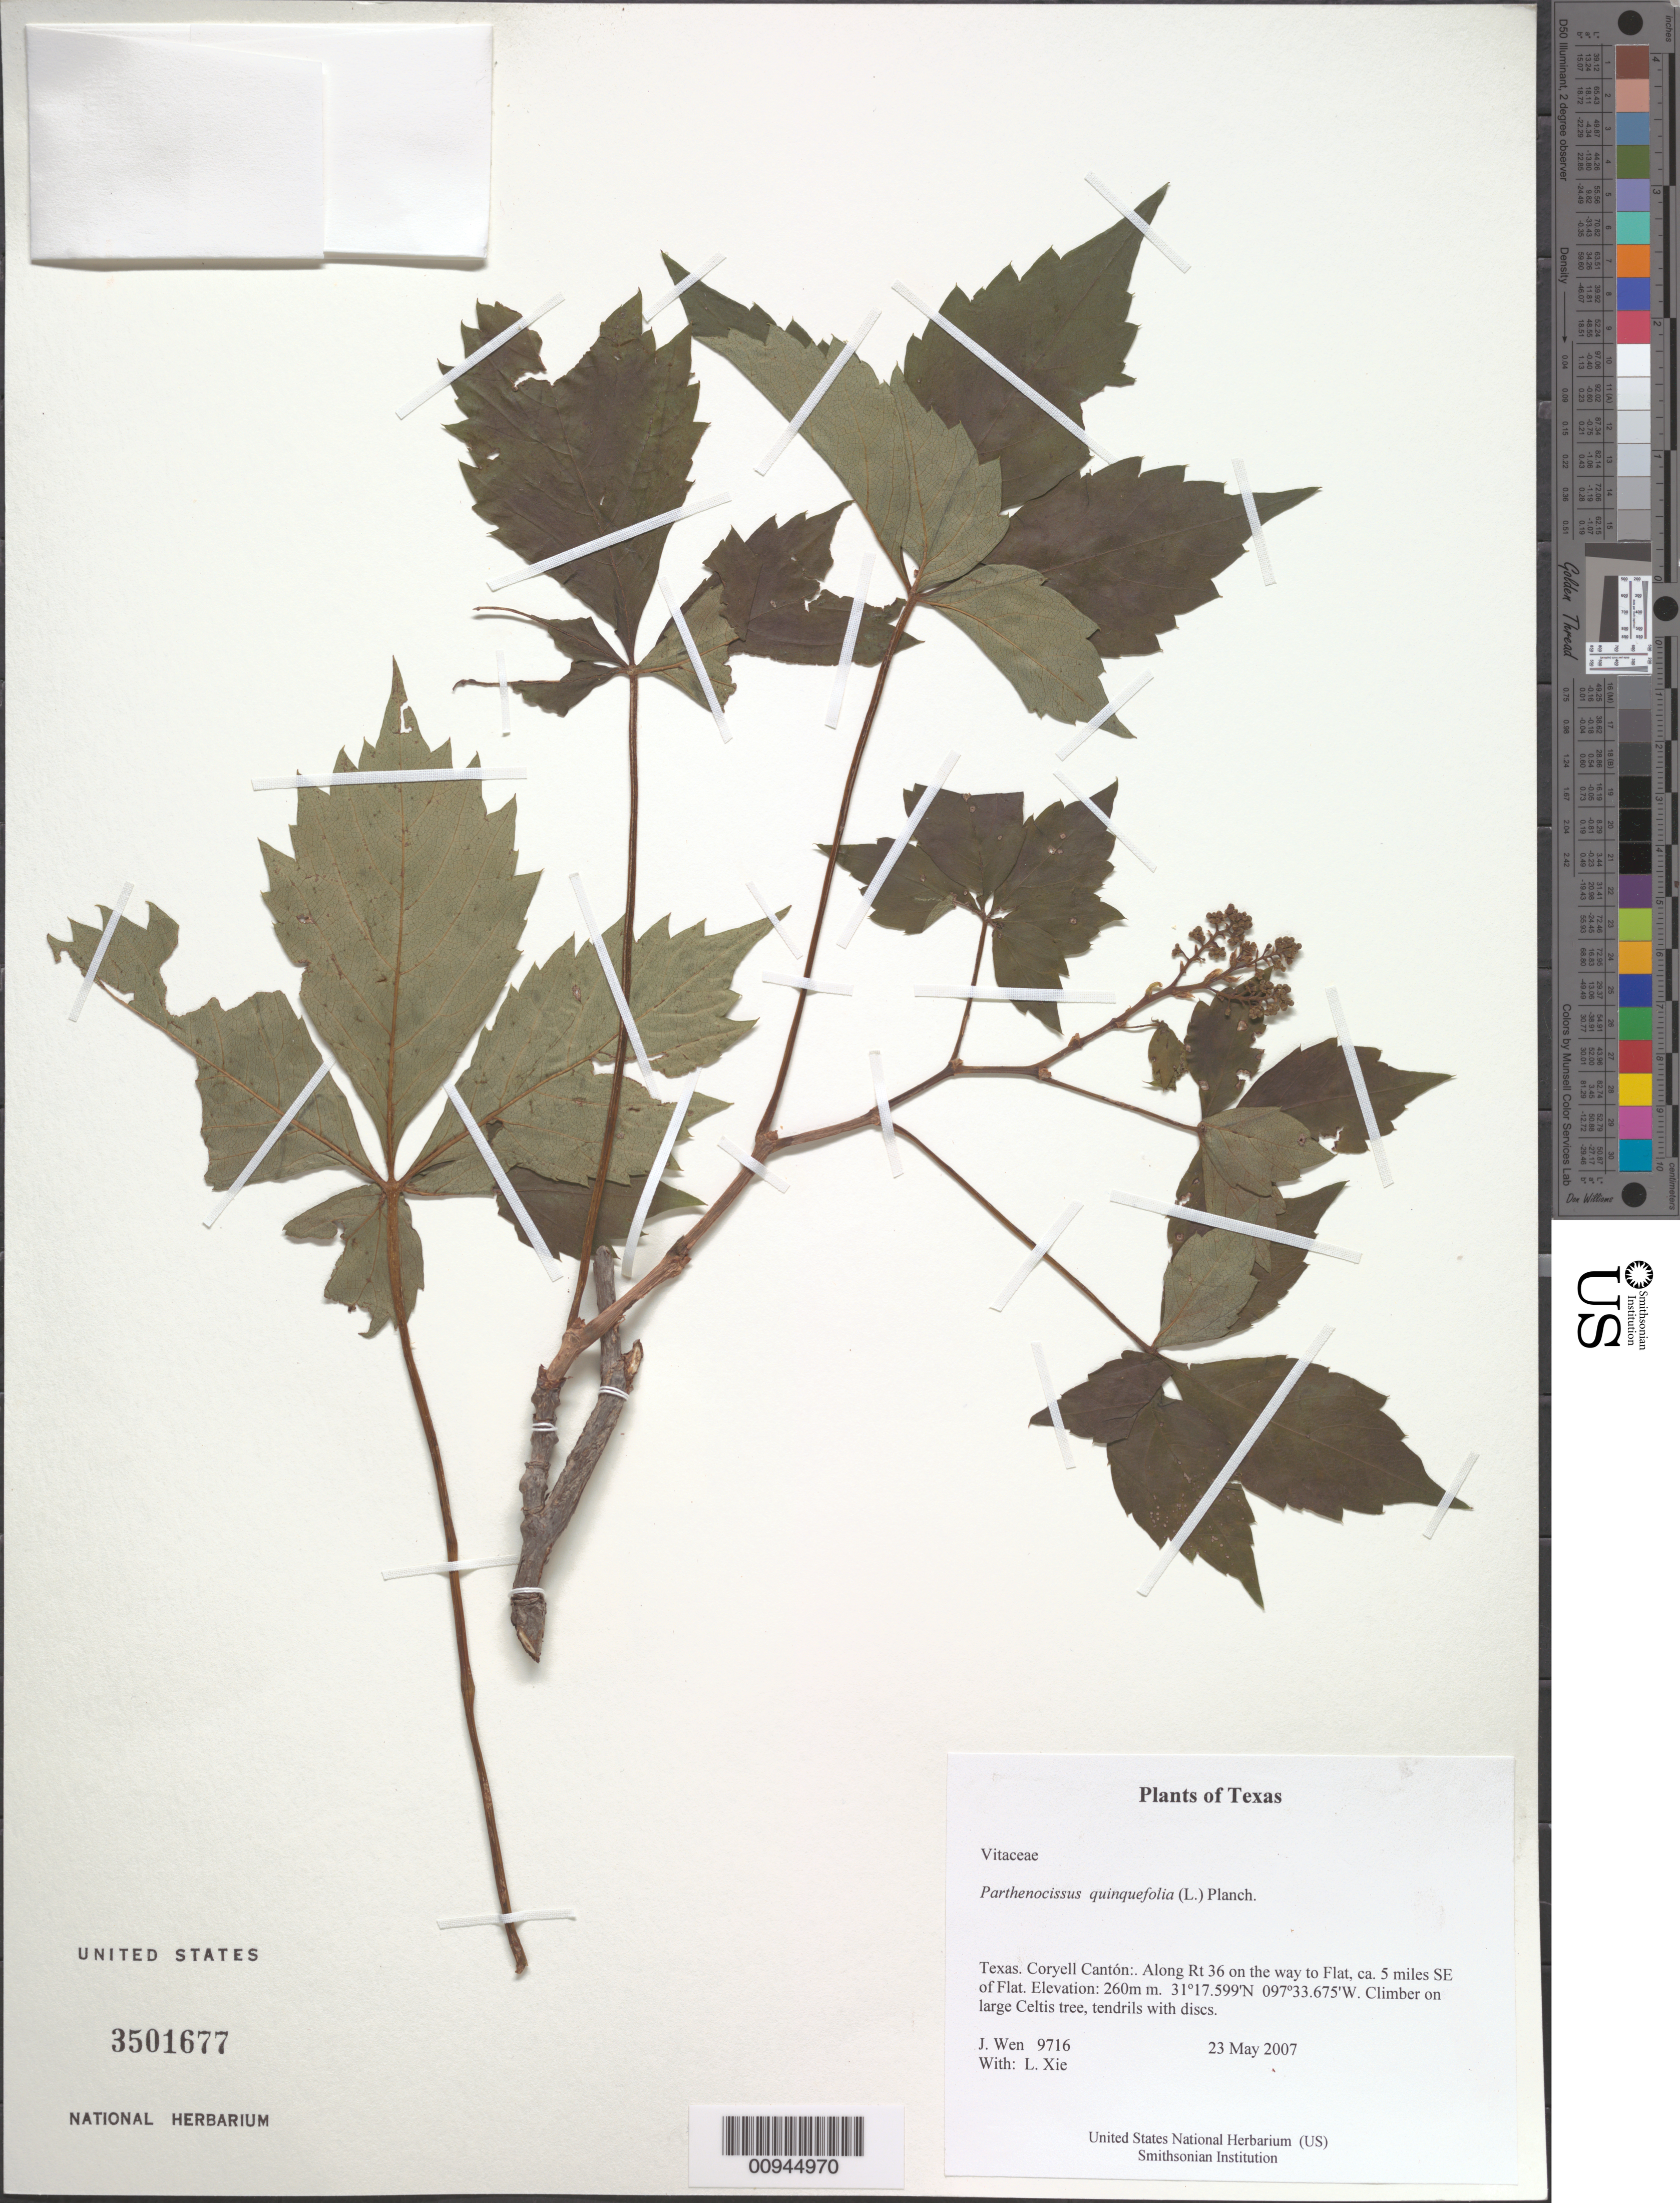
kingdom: Plantae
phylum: Tracheophyta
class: Magnoliopsida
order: Vitales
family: Vitaceae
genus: Parthenocissus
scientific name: Parthenocissus quinquefolia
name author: (L.) Planch.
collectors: J. Wen & L. Xie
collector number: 9716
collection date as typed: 23 May 2007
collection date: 2007-05-23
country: United States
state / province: Texas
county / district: Coryell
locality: Along Rt 36 on the way to Flat, ca. 5 miles SE of Flat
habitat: On large Celtis tree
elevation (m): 260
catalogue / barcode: US 3501677